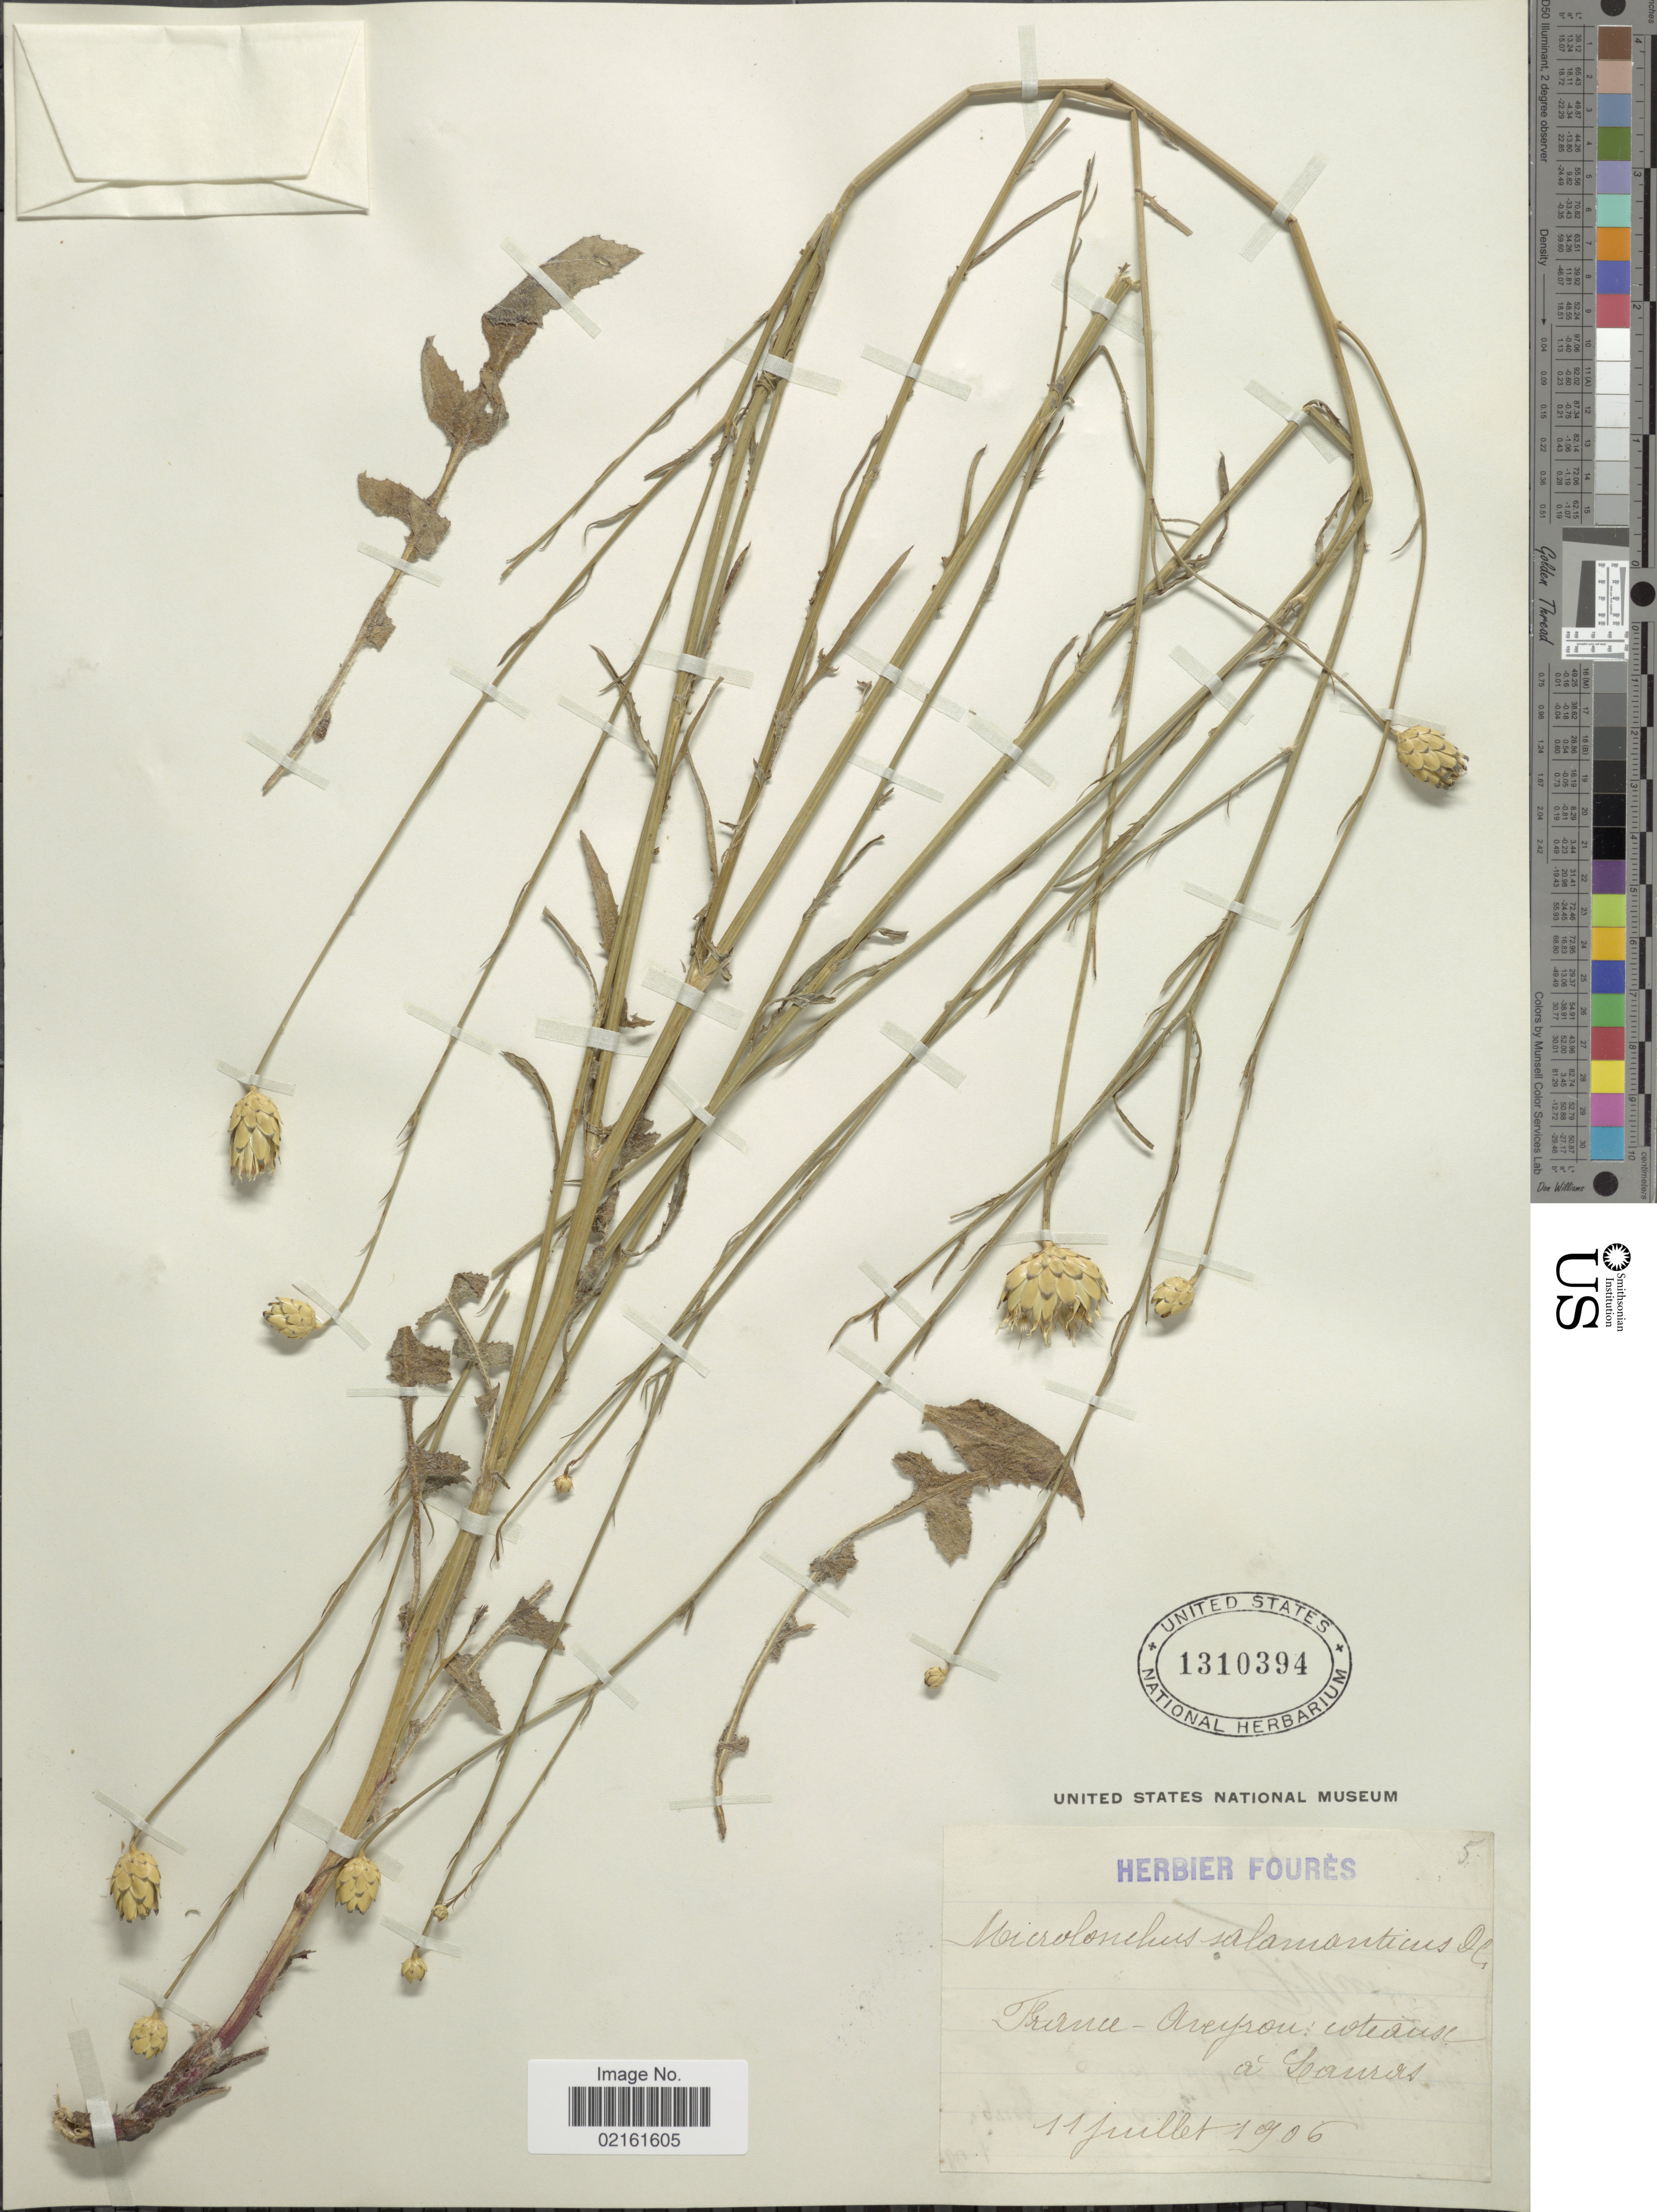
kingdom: Plantae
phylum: Tracheophyta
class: Magnoliopsida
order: Asterales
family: Asteraceae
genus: Mantisalca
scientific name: Mantisalca salmantica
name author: (L.) Briq. & Cav.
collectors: ex herb. Foures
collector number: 5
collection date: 1906-07-11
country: France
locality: Aveyrou: wteause a Laurves [interpreted]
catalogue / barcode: US 1310394